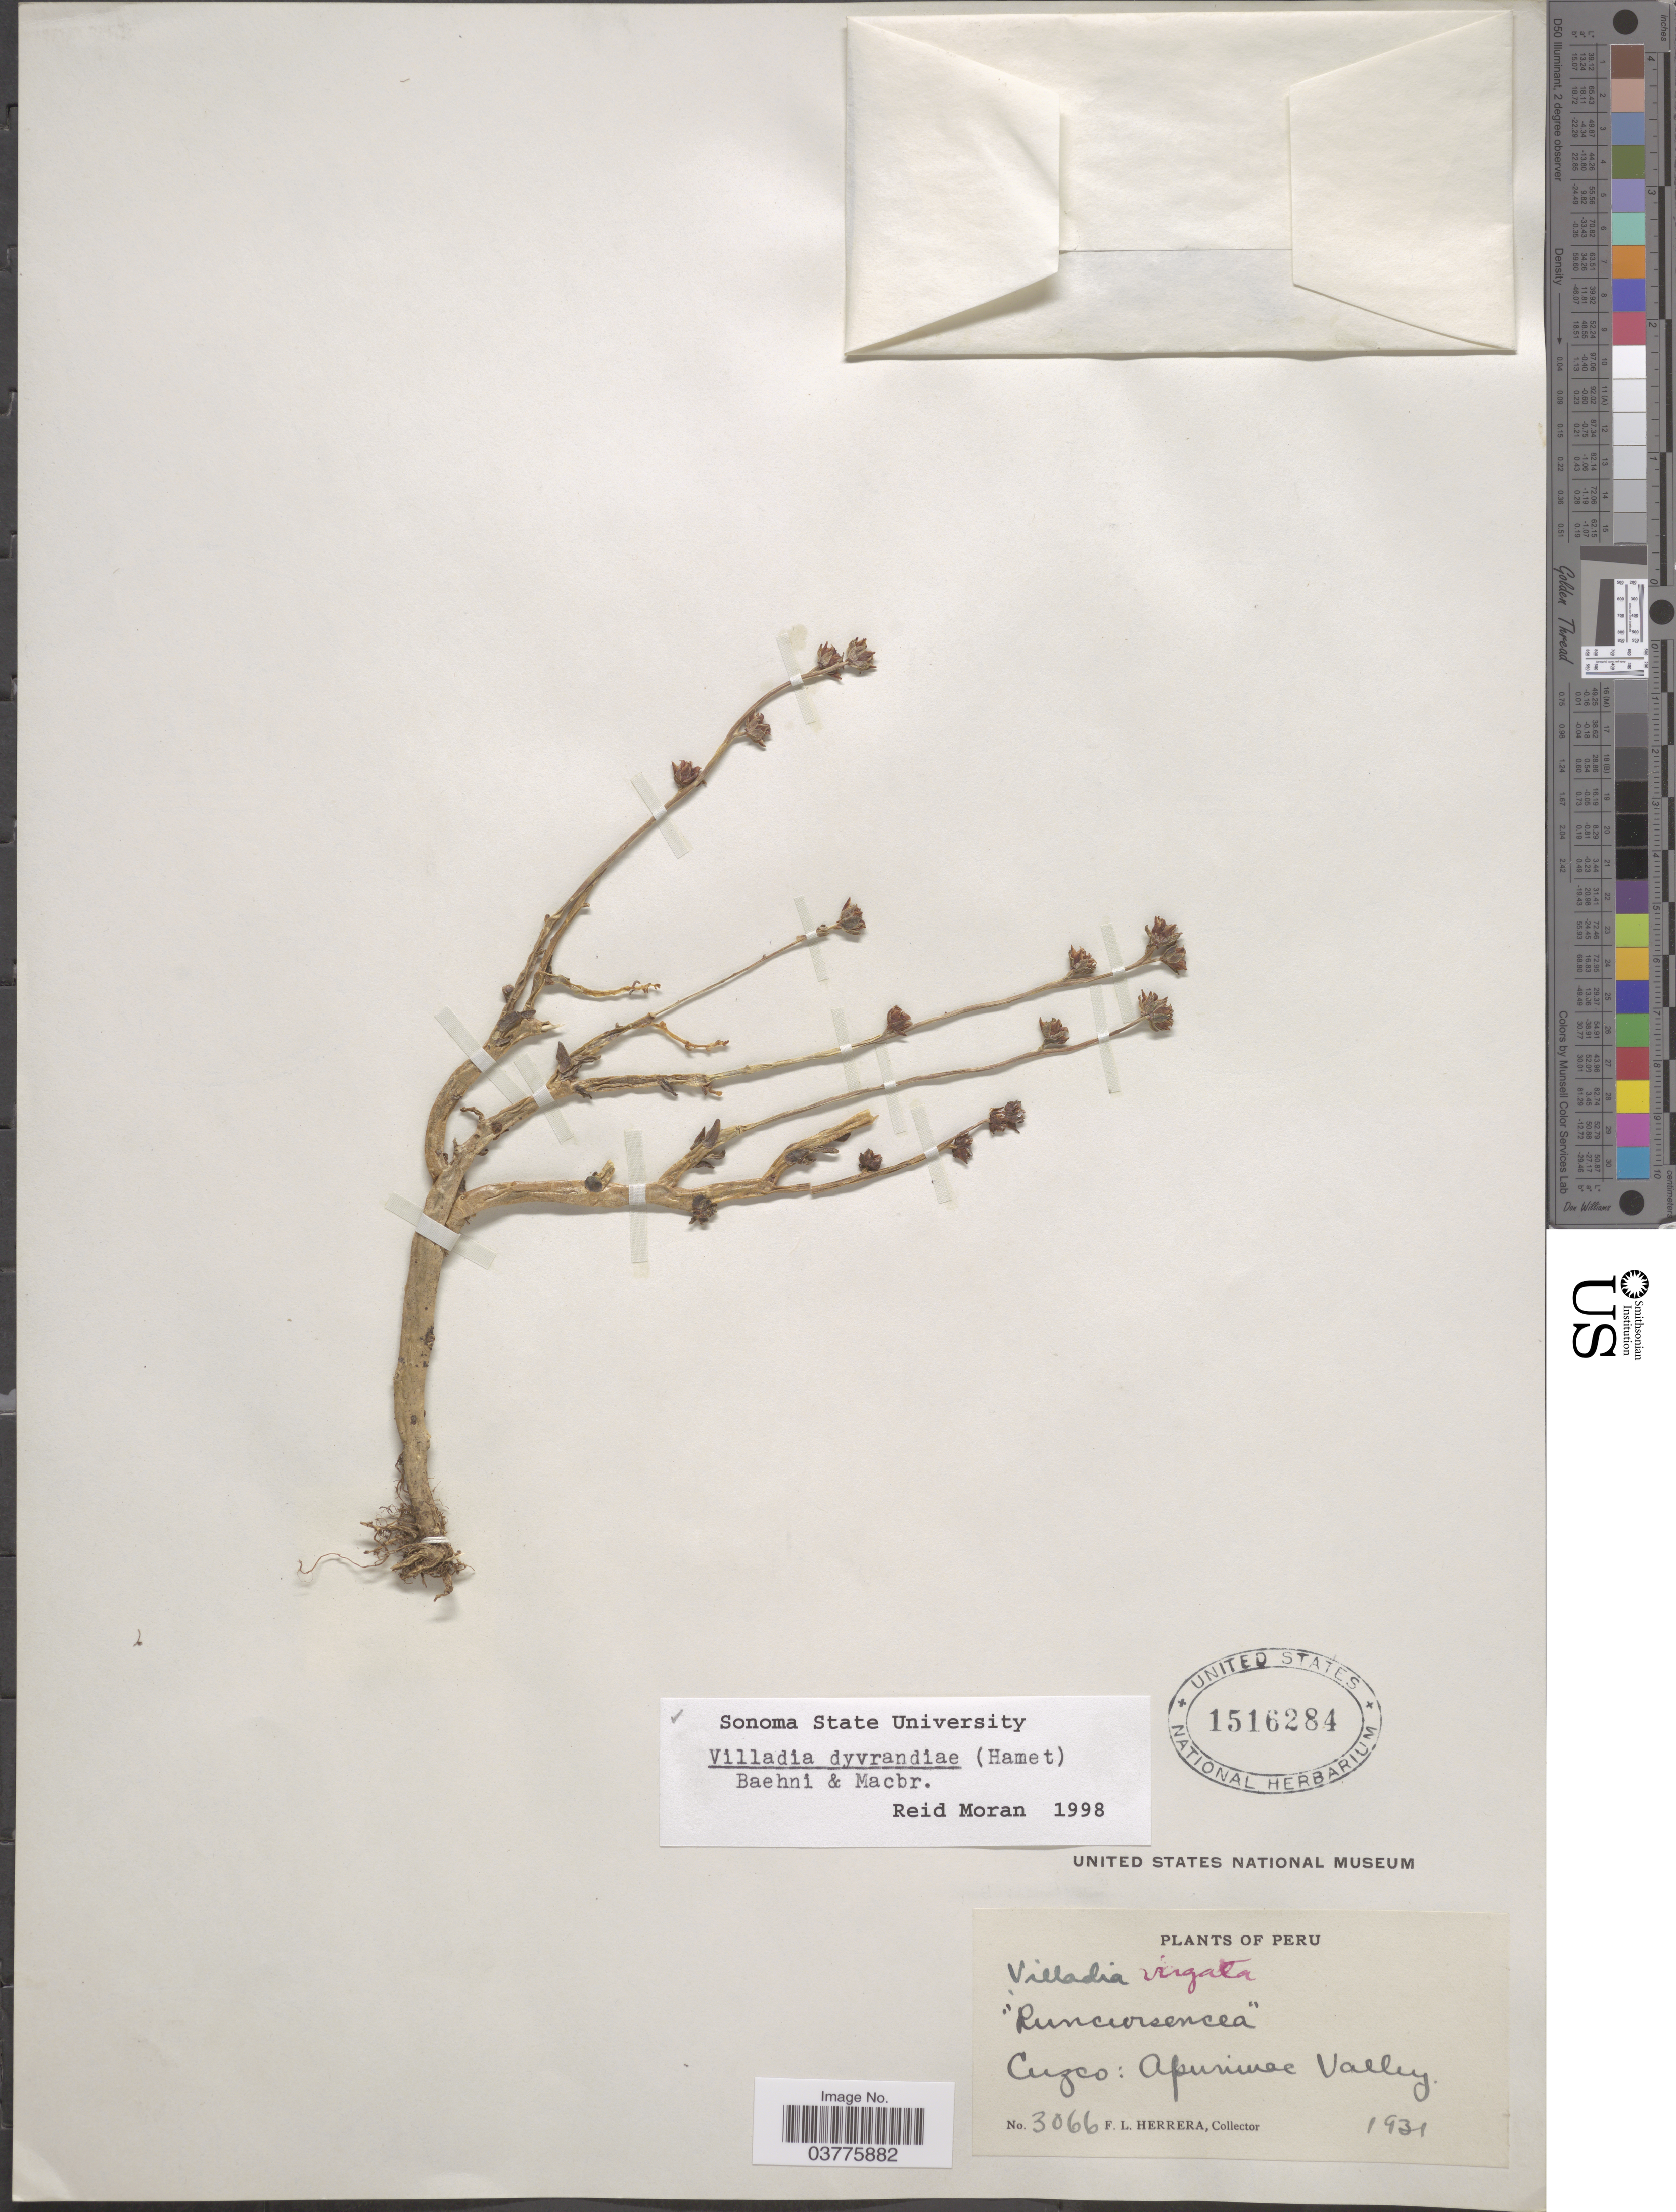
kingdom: Plantae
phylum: Tracheophyta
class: Magnoliopsida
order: Saxifragales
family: Crassulaceae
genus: Sedum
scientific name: Sedum berillonanum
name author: Raym.-Hamet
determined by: Pino, Guillermo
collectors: F. L. Herrera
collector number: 3066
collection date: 1931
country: Peru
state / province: Cusco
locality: Cuzco: Apurimac Valley.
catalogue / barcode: US 1516284